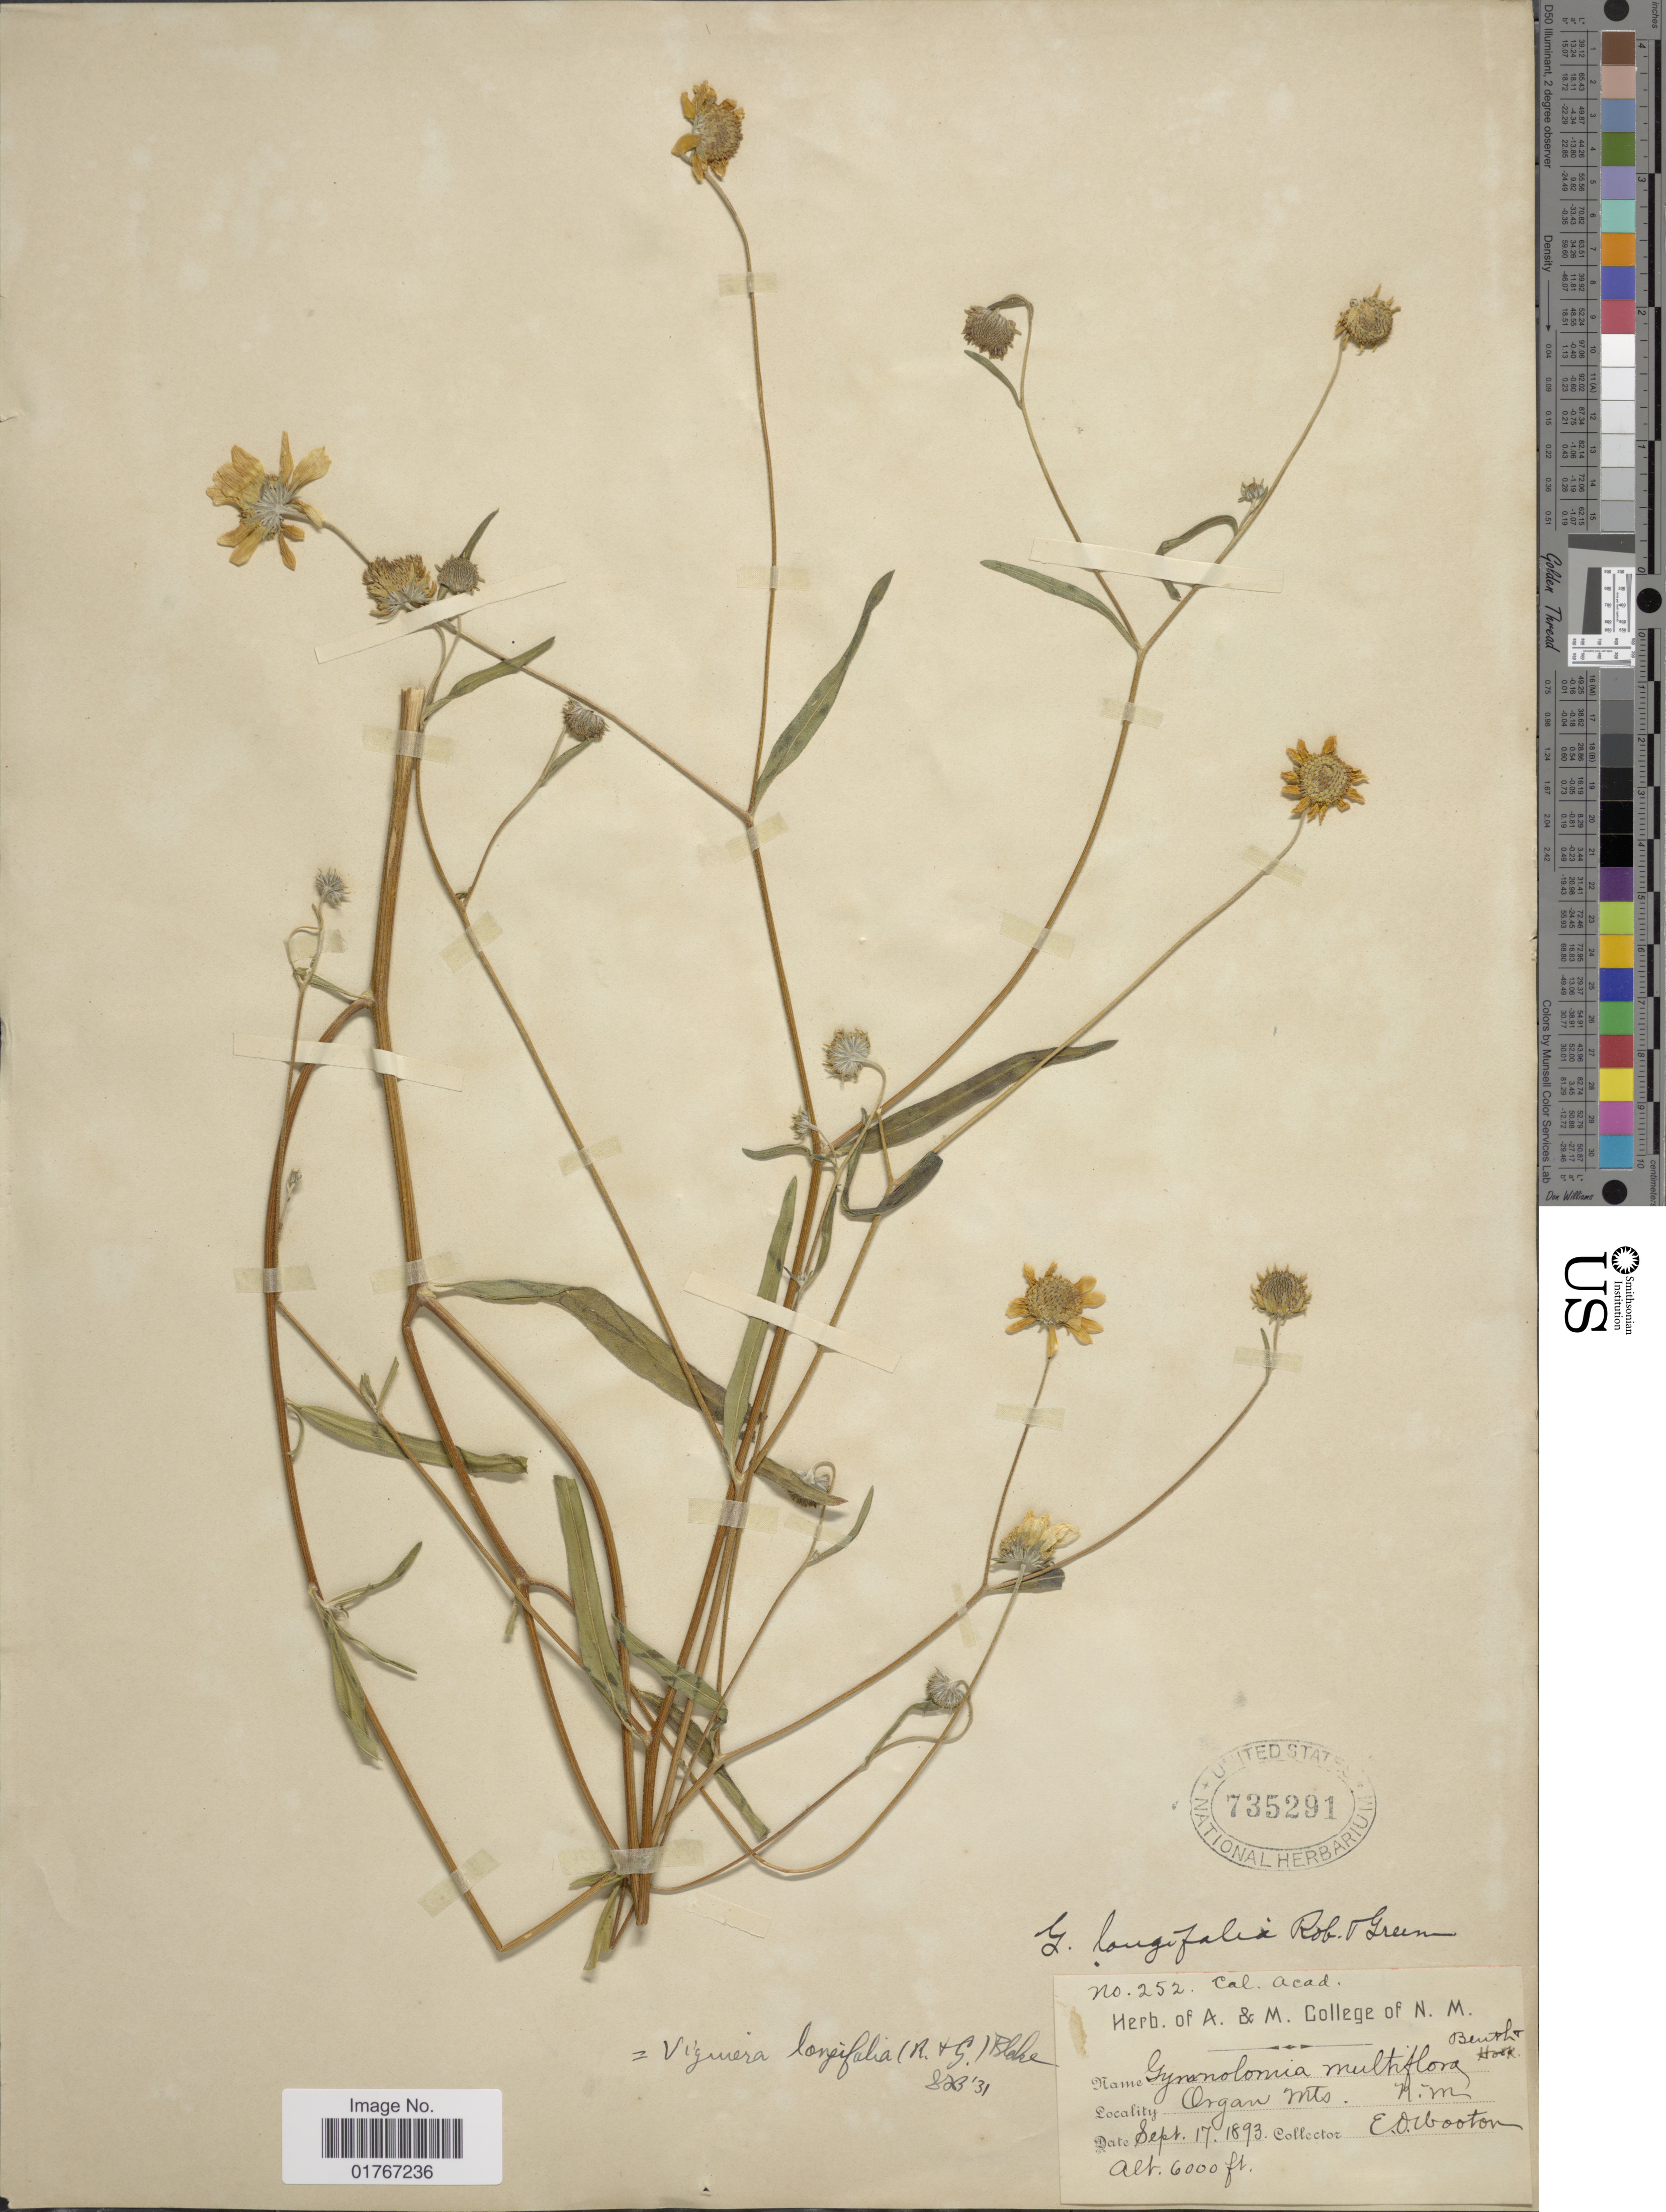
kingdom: Plantae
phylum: Tracheophyta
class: Magnoliopsida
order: Asterales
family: Asteraceae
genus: Heliomeris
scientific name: Heliomeris longifolia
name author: (B.L. Rob.) Cockerell & Greenm.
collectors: E. O. Wooton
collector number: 252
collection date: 1893-09-17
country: United States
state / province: New Mexico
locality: Organ Mts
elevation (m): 1829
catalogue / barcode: US 735291